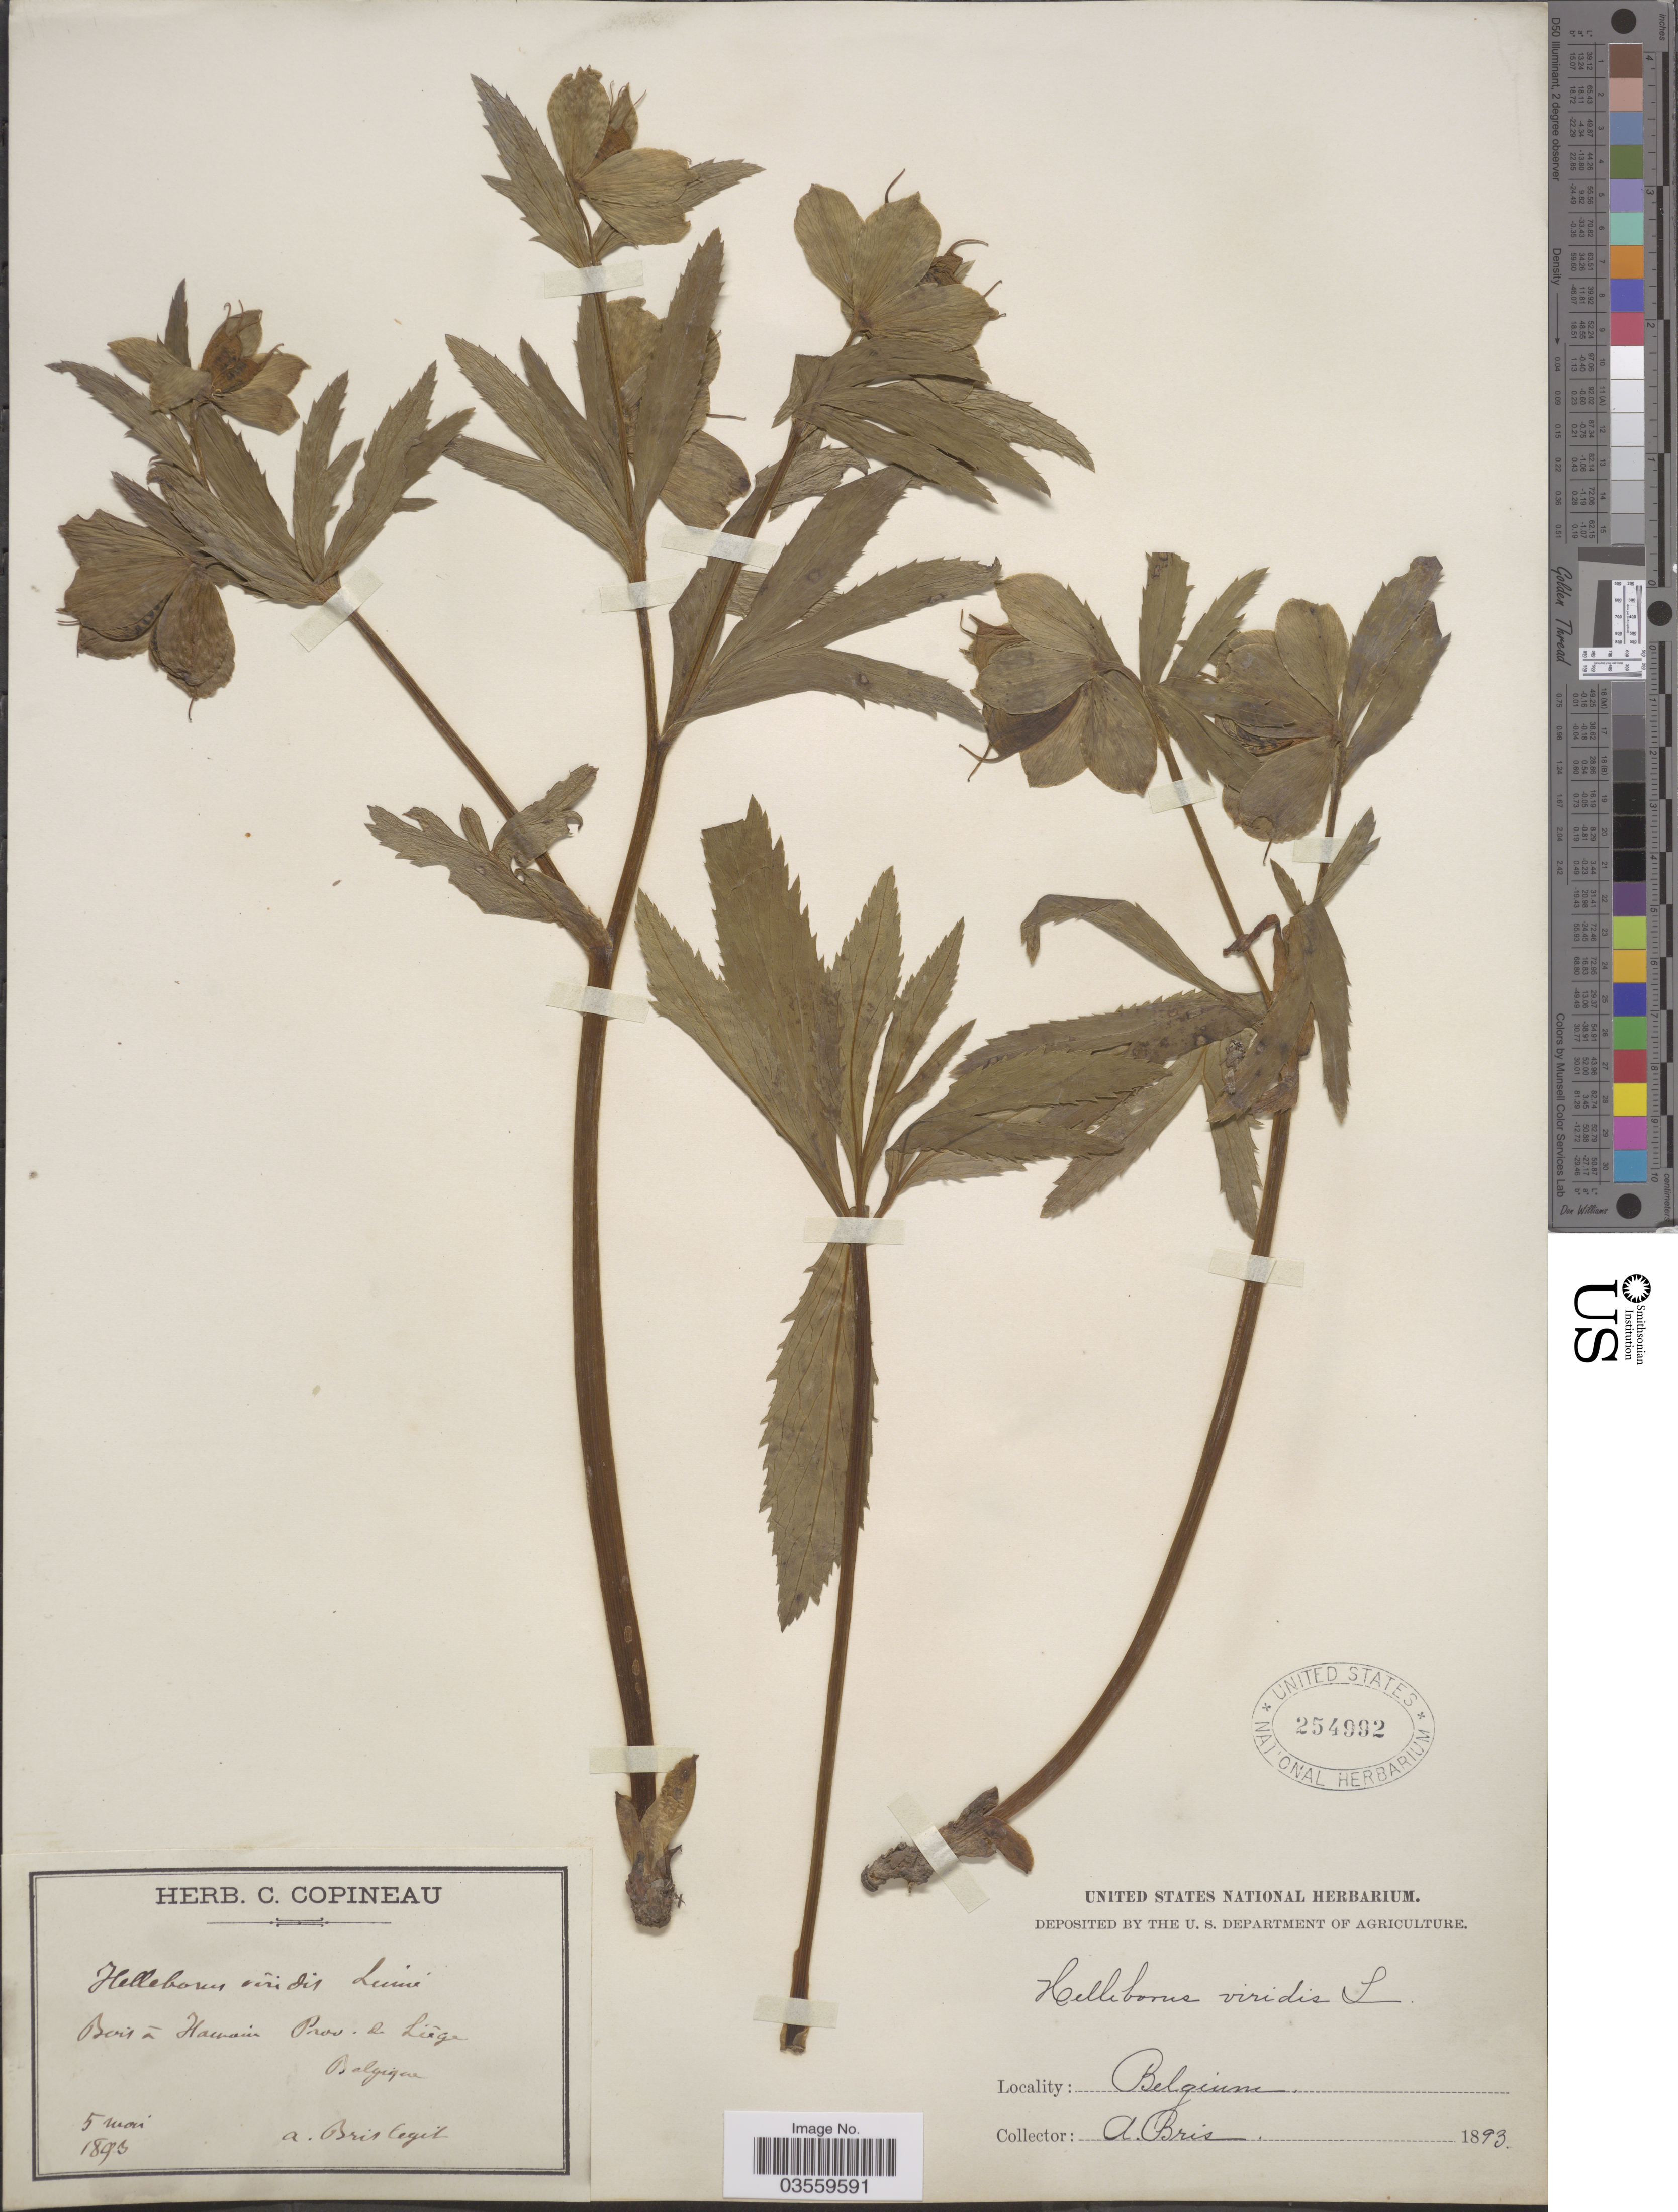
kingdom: Plantae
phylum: Tracheophyta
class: Magnoliopsida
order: Ranunculales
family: Ranunculaceae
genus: Helleborus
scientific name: Helleborus viridis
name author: L.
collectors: Bris, A.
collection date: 1893-05-05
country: Belgium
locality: Bois a Hausain Prov. de. Liëga. [interpreted]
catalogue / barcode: US 254992